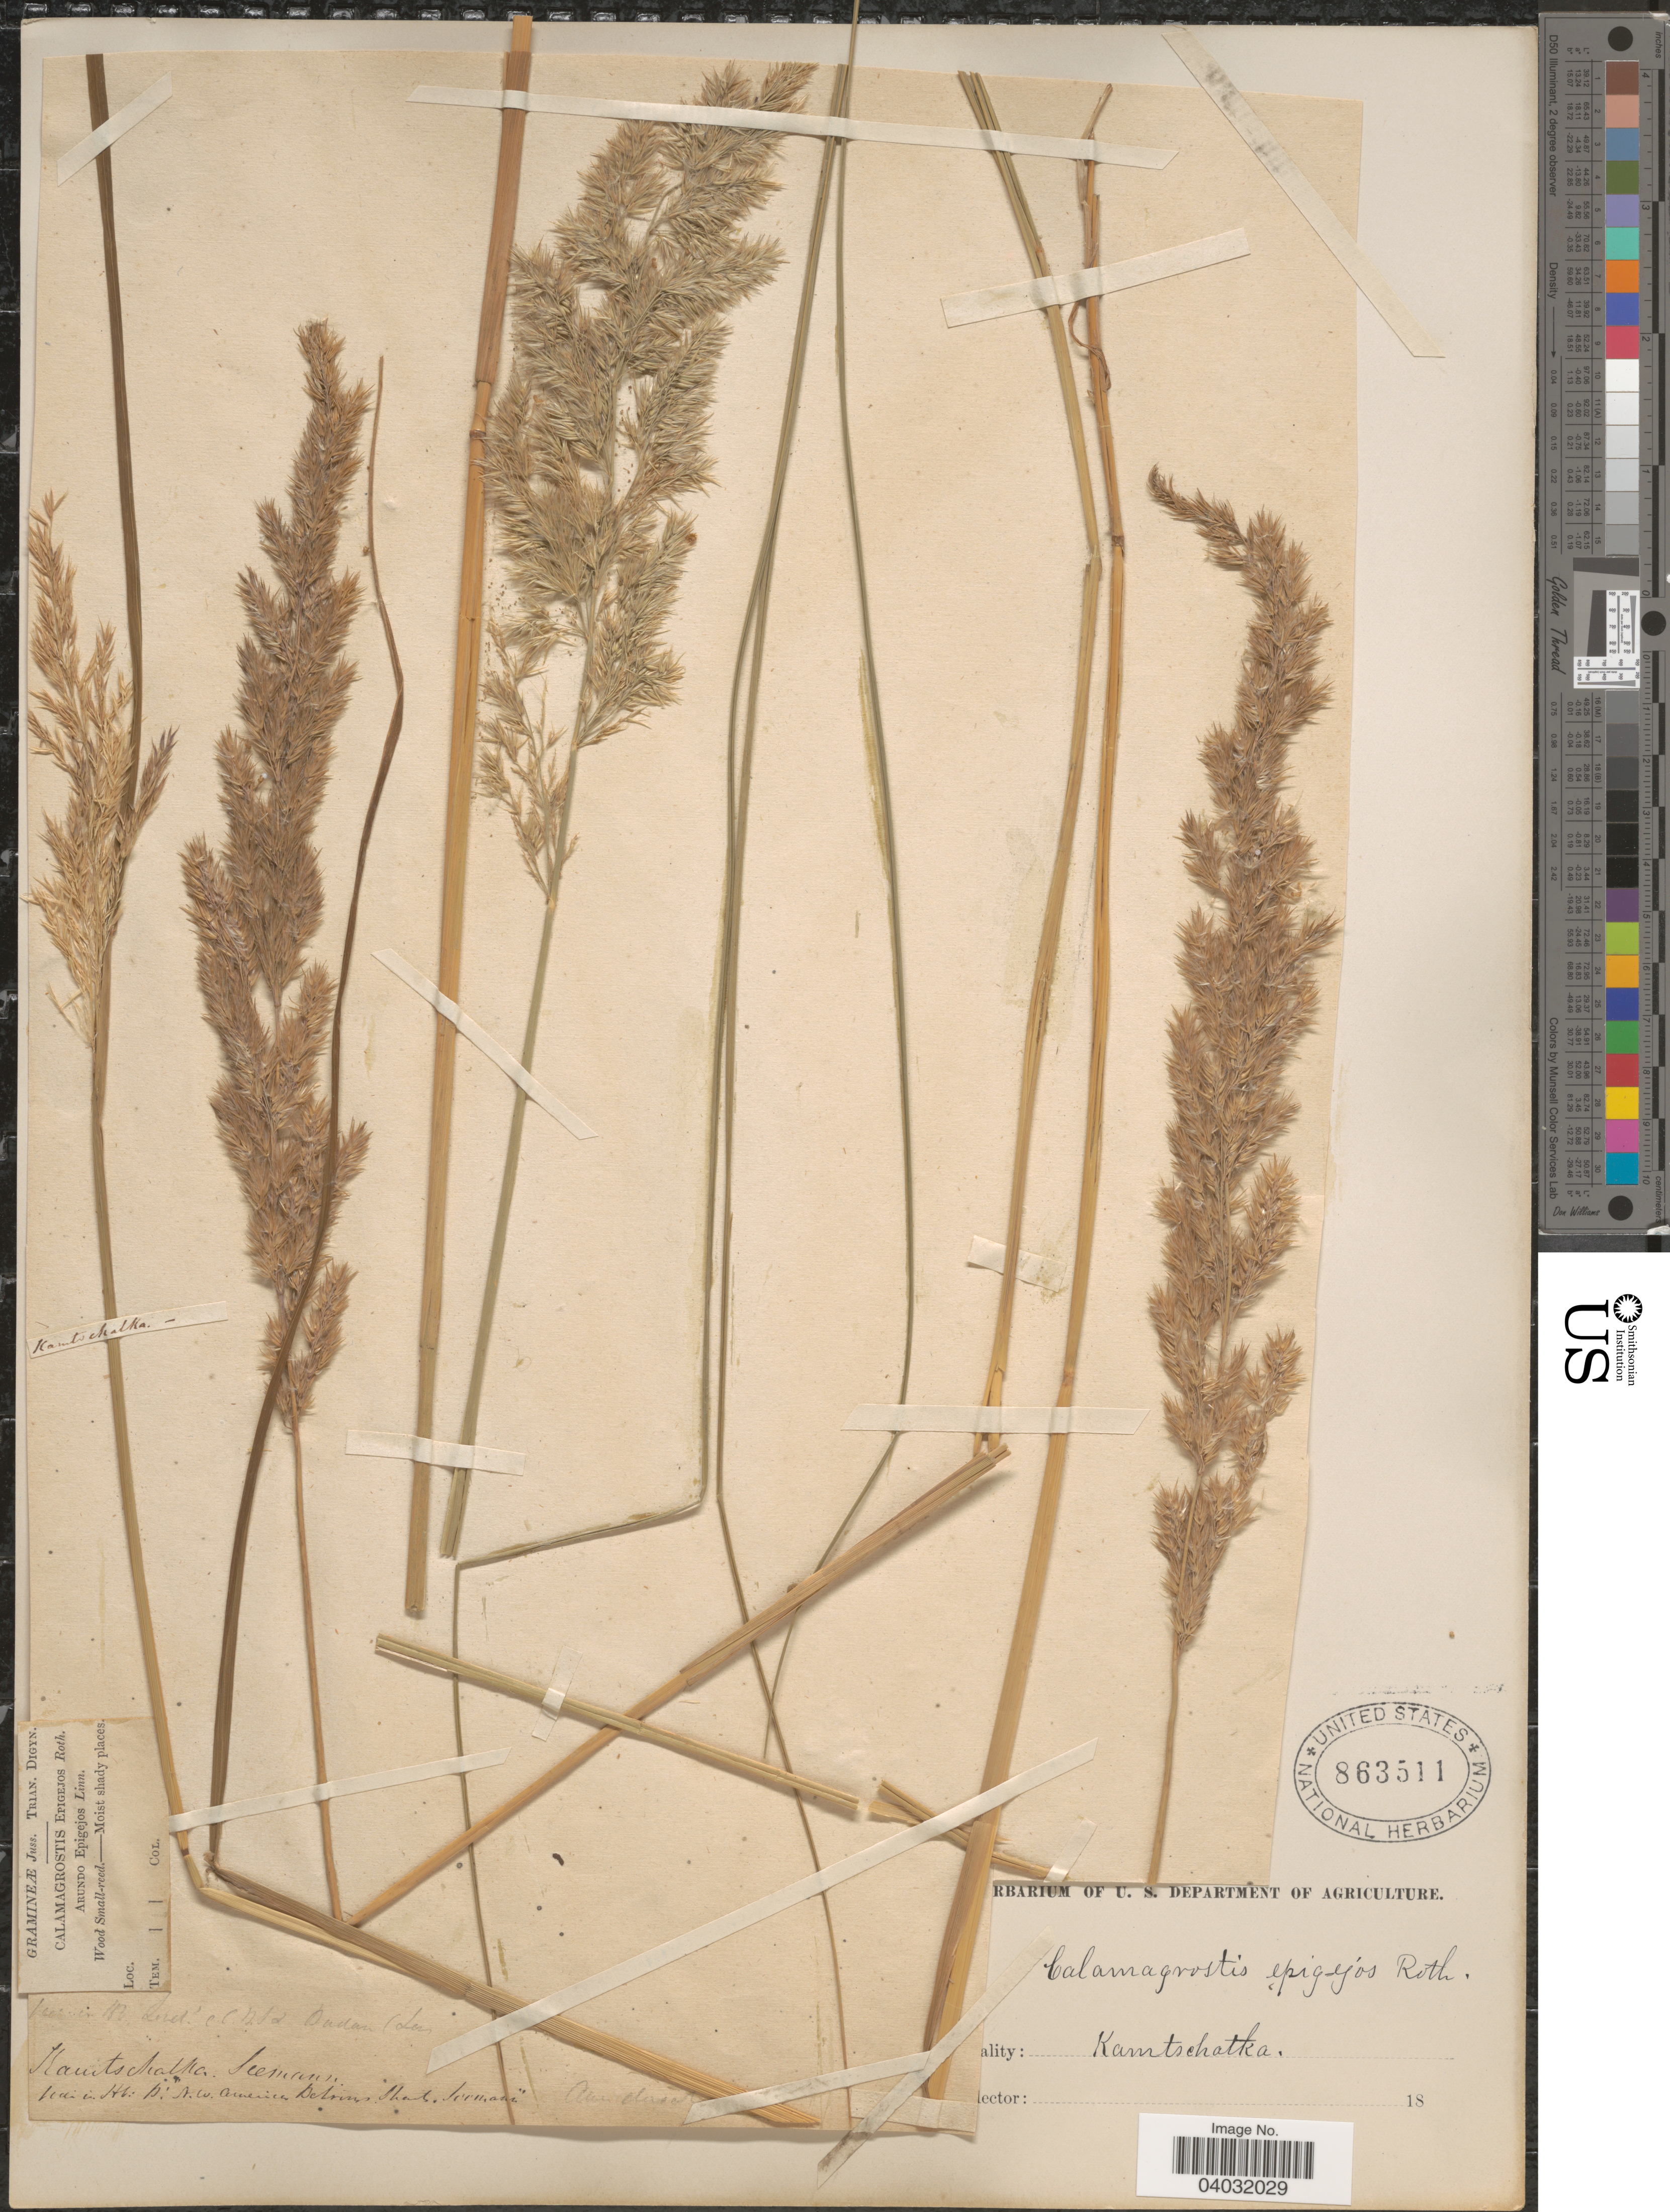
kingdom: Plantae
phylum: Tracheophyta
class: Liliopsida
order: Poales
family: Poaceae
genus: Calamagrostis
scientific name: Calamagrostis epigeios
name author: (L.) Roth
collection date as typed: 18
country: Russian Federation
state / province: Kamchatka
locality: Kamtschatka.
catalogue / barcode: US 863511